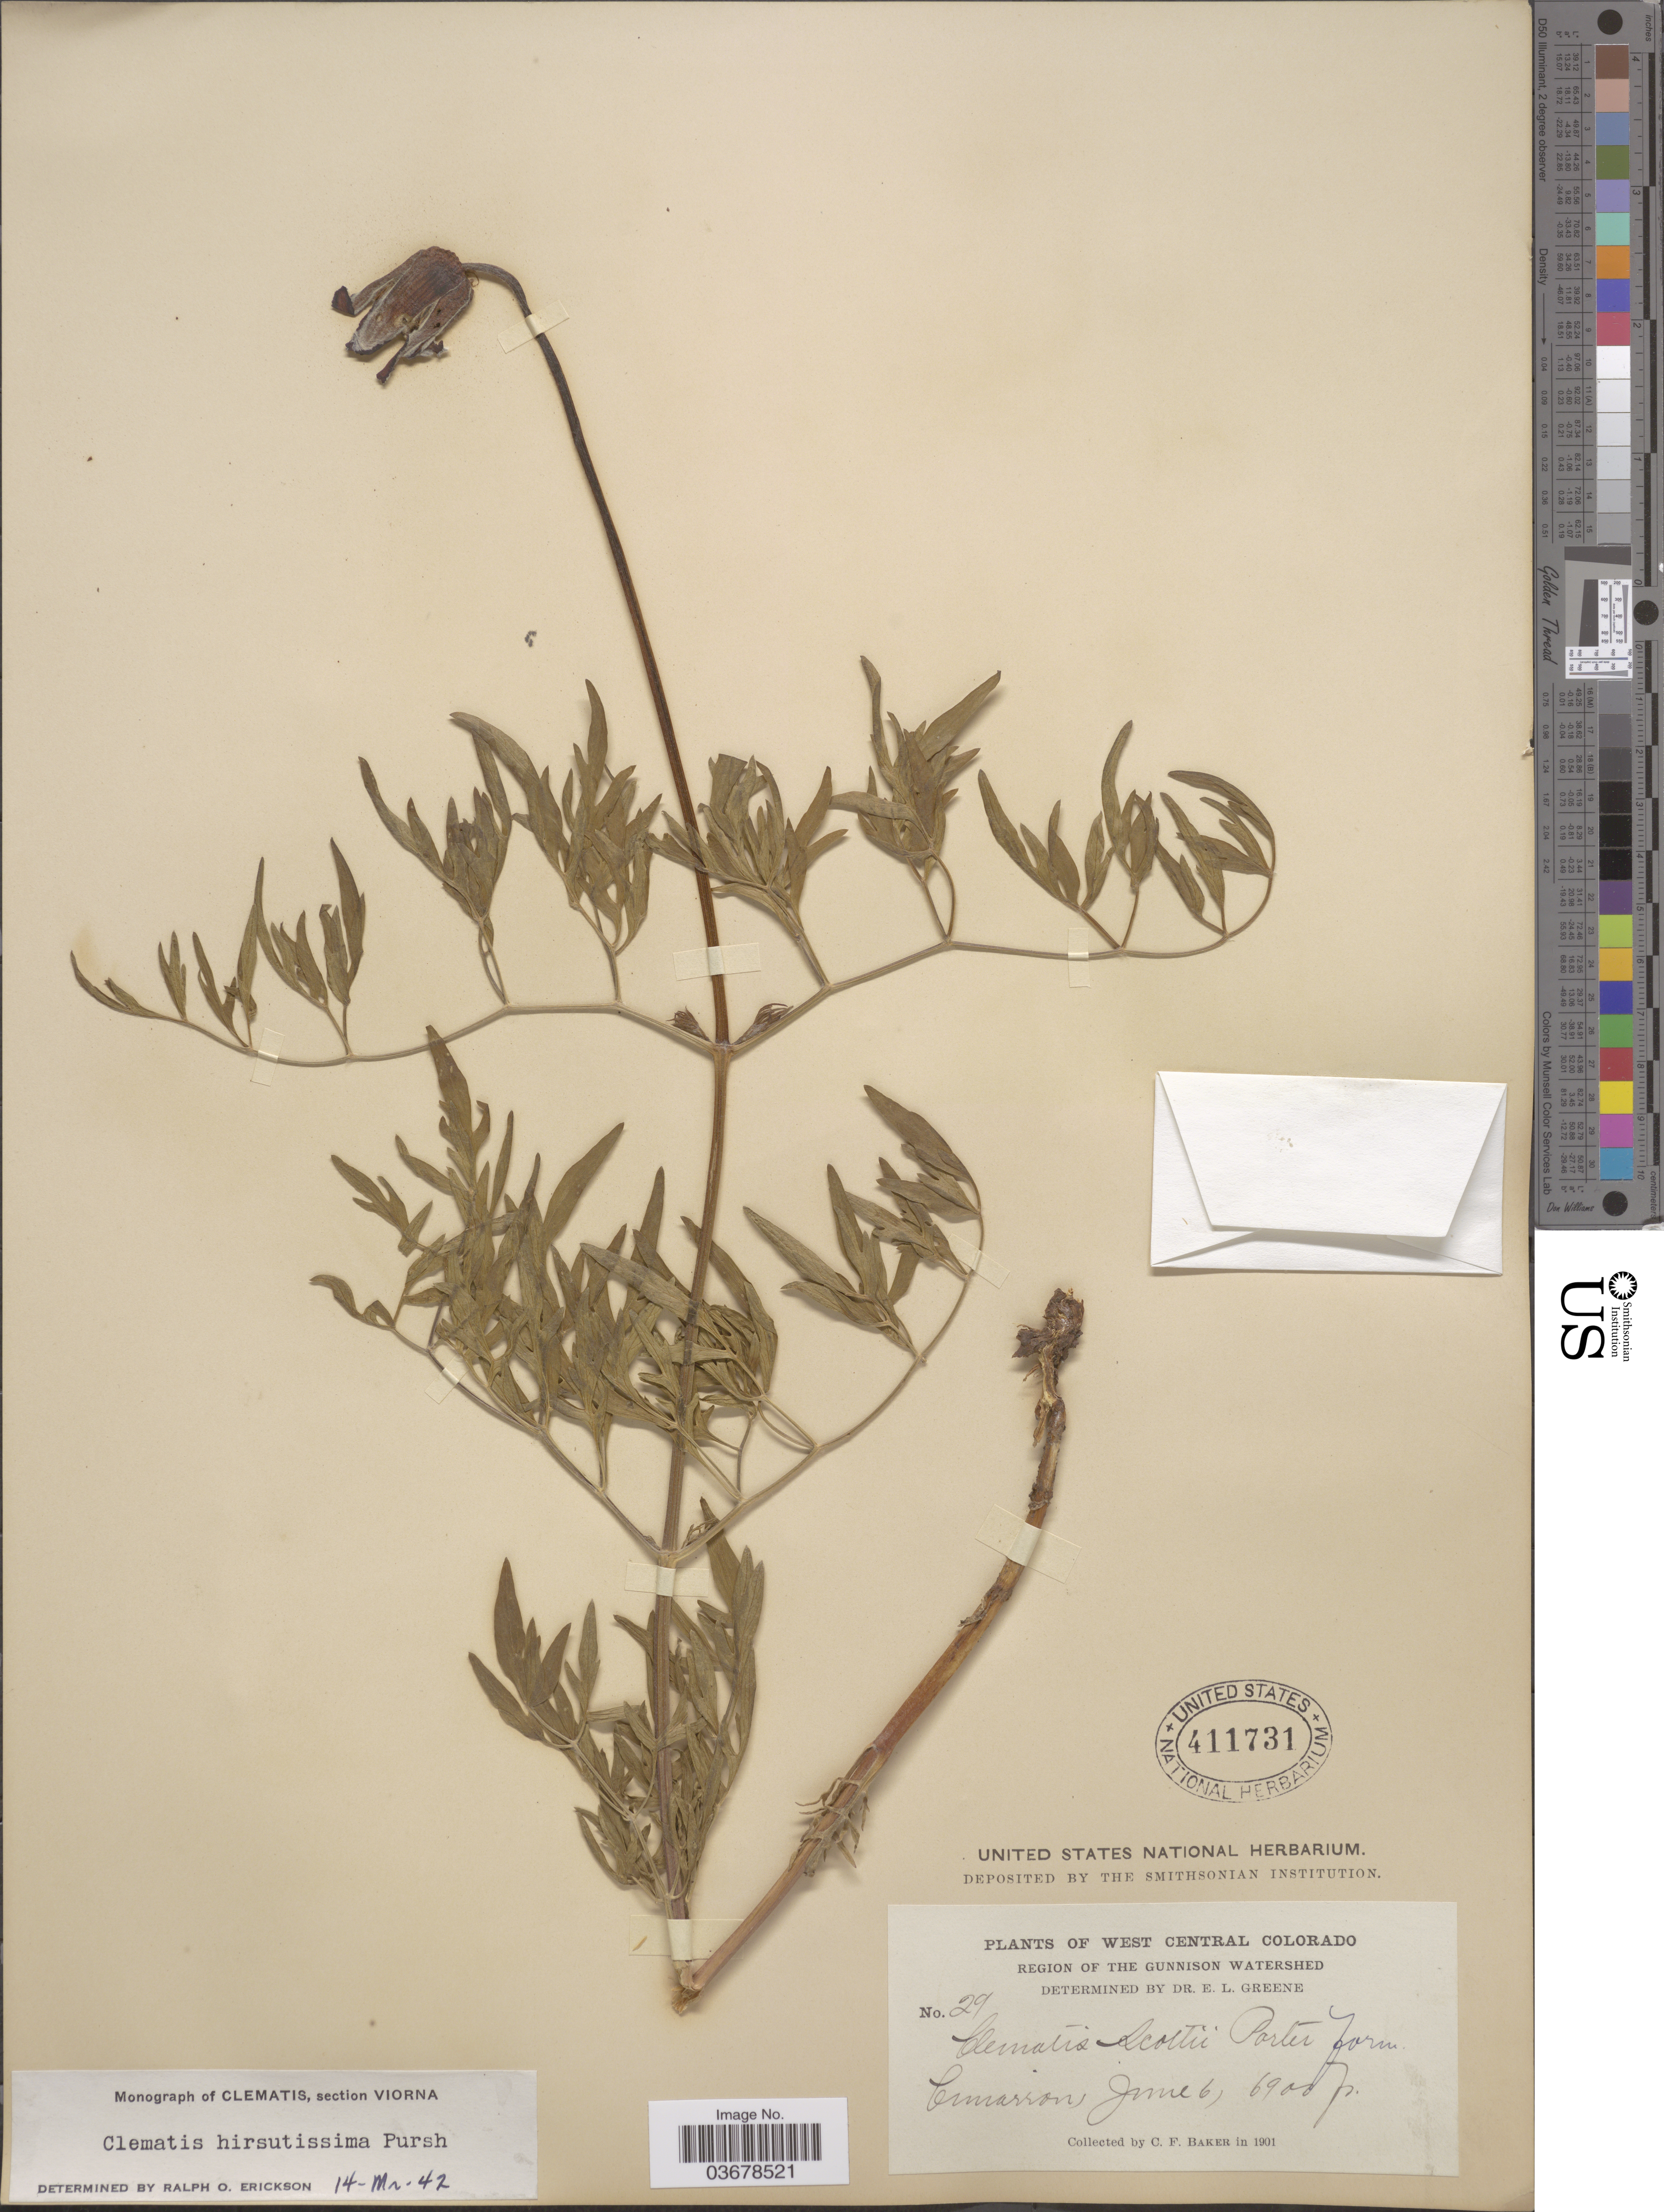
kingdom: Plantae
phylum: Tracheophyta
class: Magnoliopsida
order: Ranunculales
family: Ranunculaceae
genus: Clematis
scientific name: Clematis viorna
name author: L.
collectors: C. F. Baker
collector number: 29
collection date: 1901-06-06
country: United States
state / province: Colorado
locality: West Central Colorado. Region of the Gunnison Watershed. Cimarron.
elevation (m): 2103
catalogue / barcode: US 411731